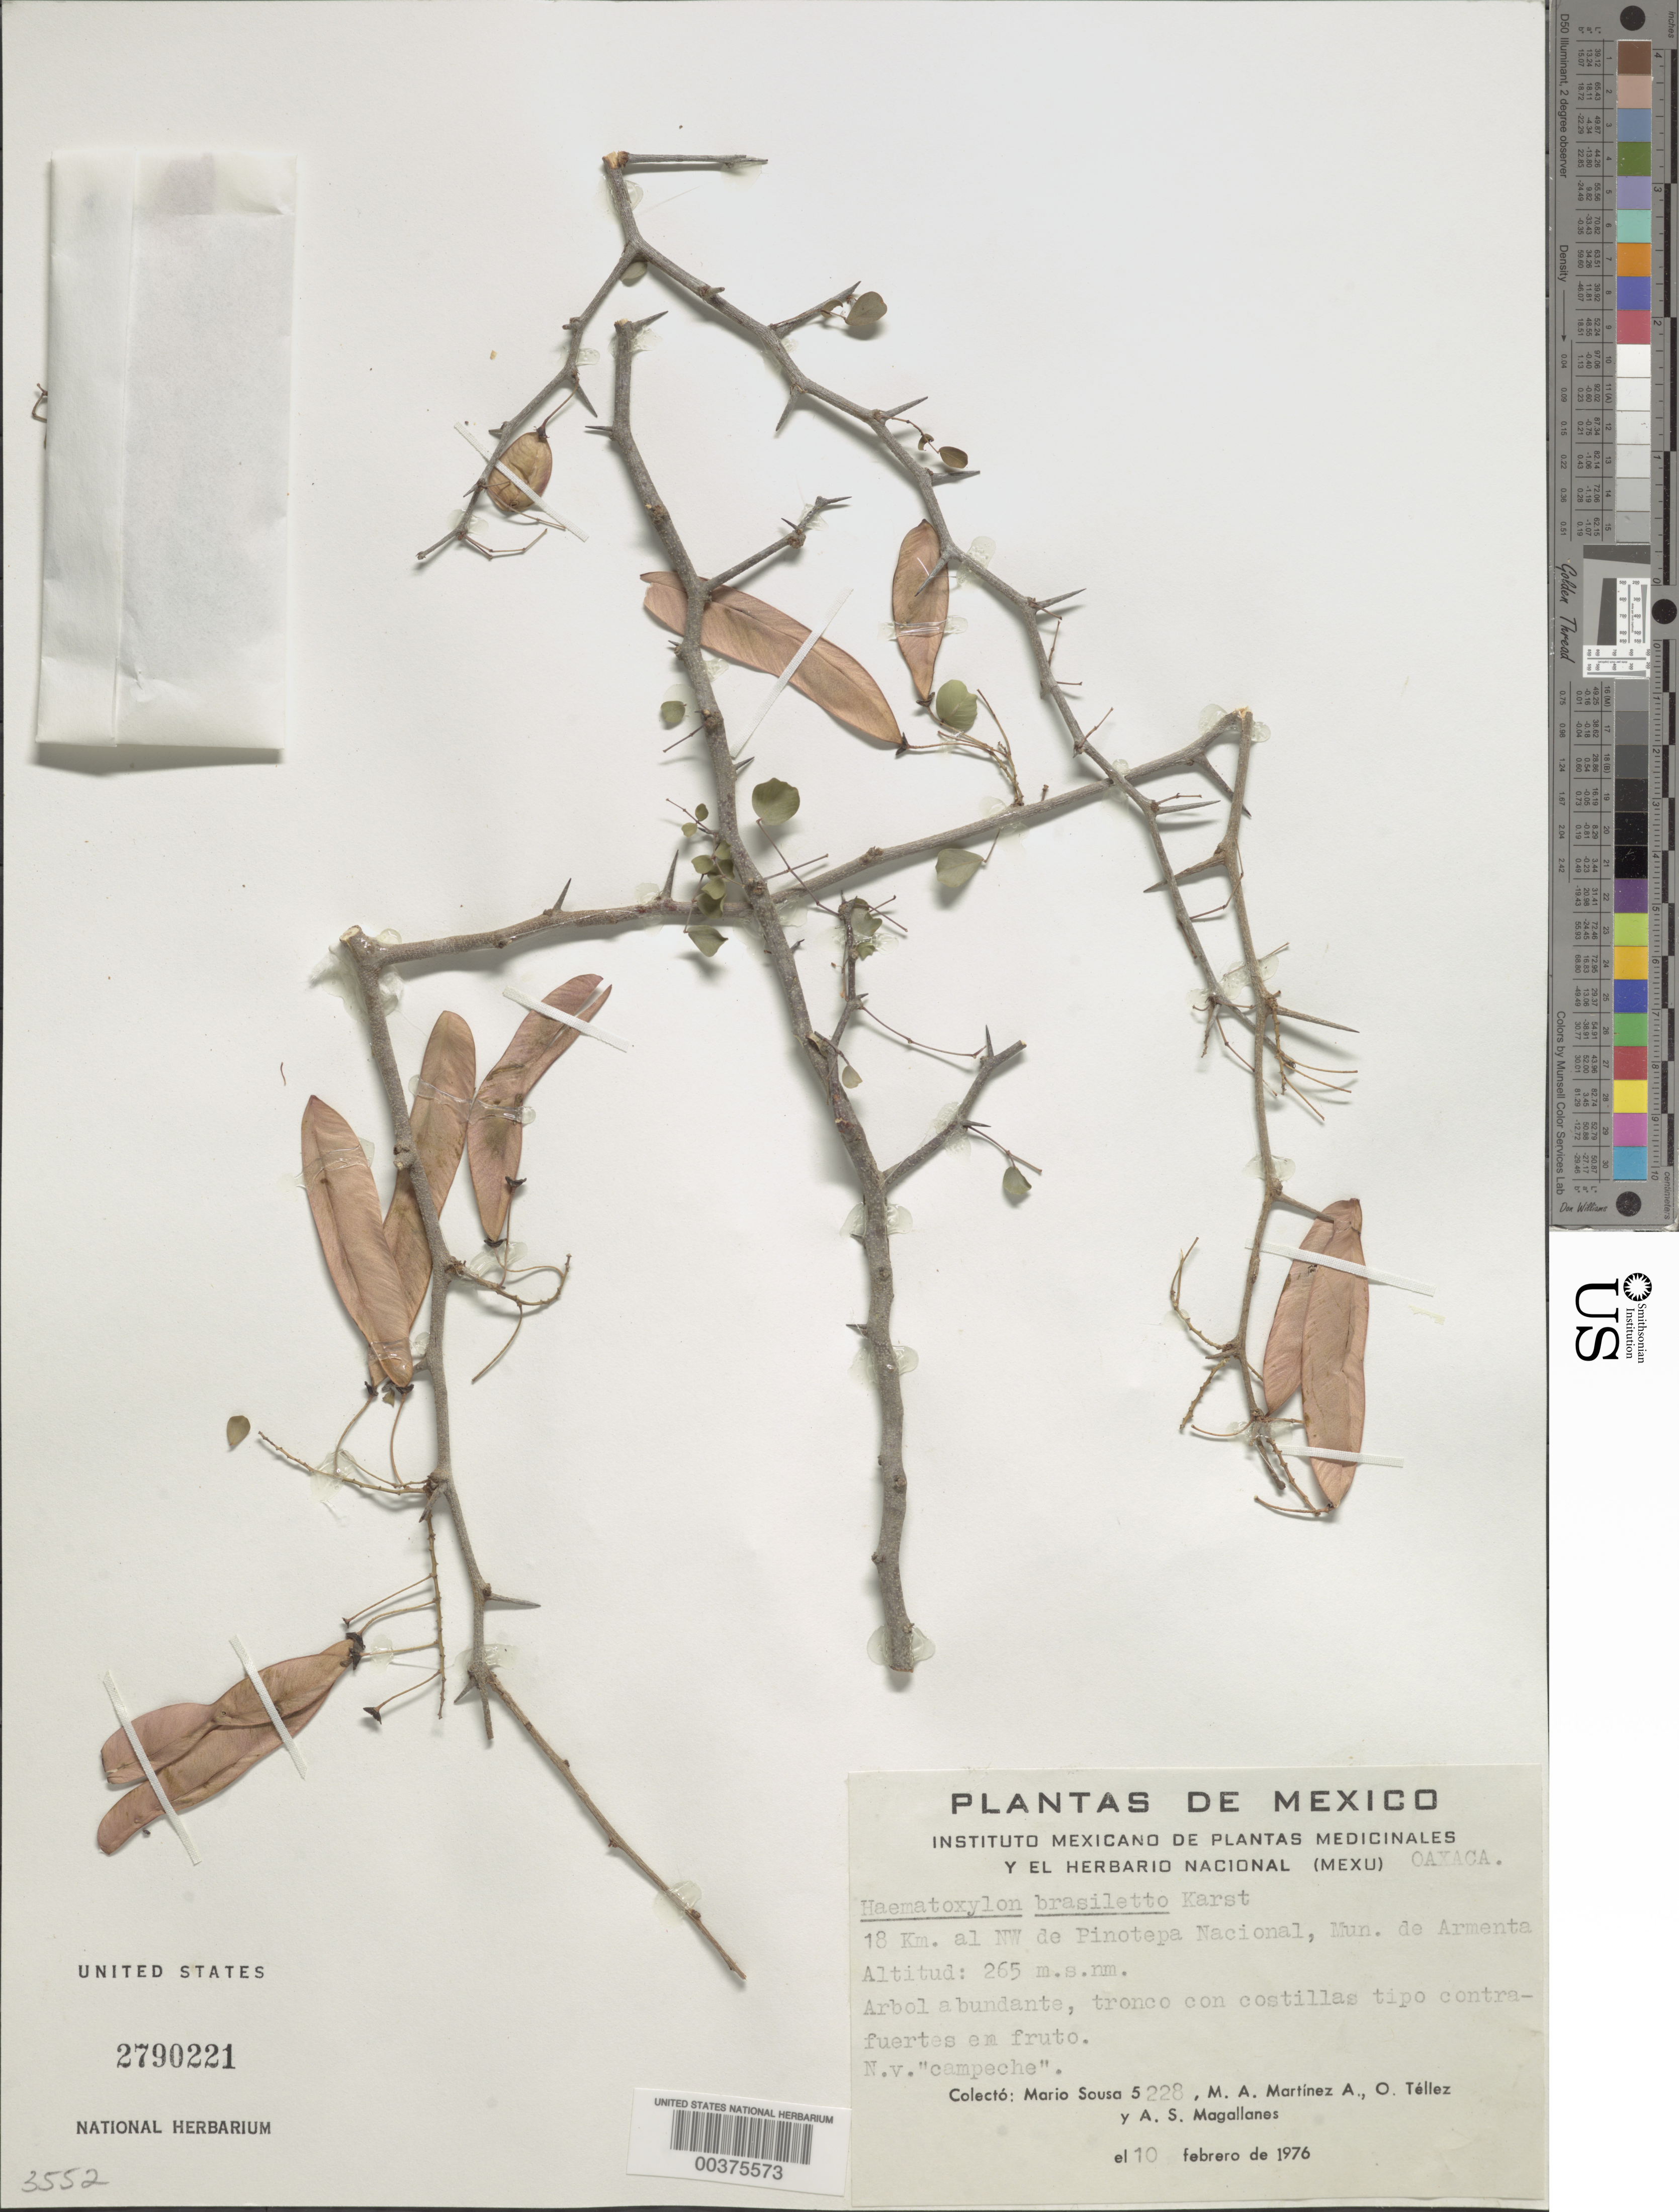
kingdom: Plantae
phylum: Tracheophyta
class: Magnoliopsida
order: Fabales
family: Fabaceae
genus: Haematoxylum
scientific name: Haematoxylum brasiletto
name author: H. Karst.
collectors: M. Sousa S., M. A. Martínez Alfaro, O. Téllez V. & A. Magallanes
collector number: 5228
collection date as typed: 10 Feb 1976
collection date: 1976-02-10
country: Mexico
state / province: Oaxaca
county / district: Santo Domingo Armenta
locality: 18 km al NW de Pinotepa Nacional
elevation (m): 265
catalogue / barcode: US 2790221